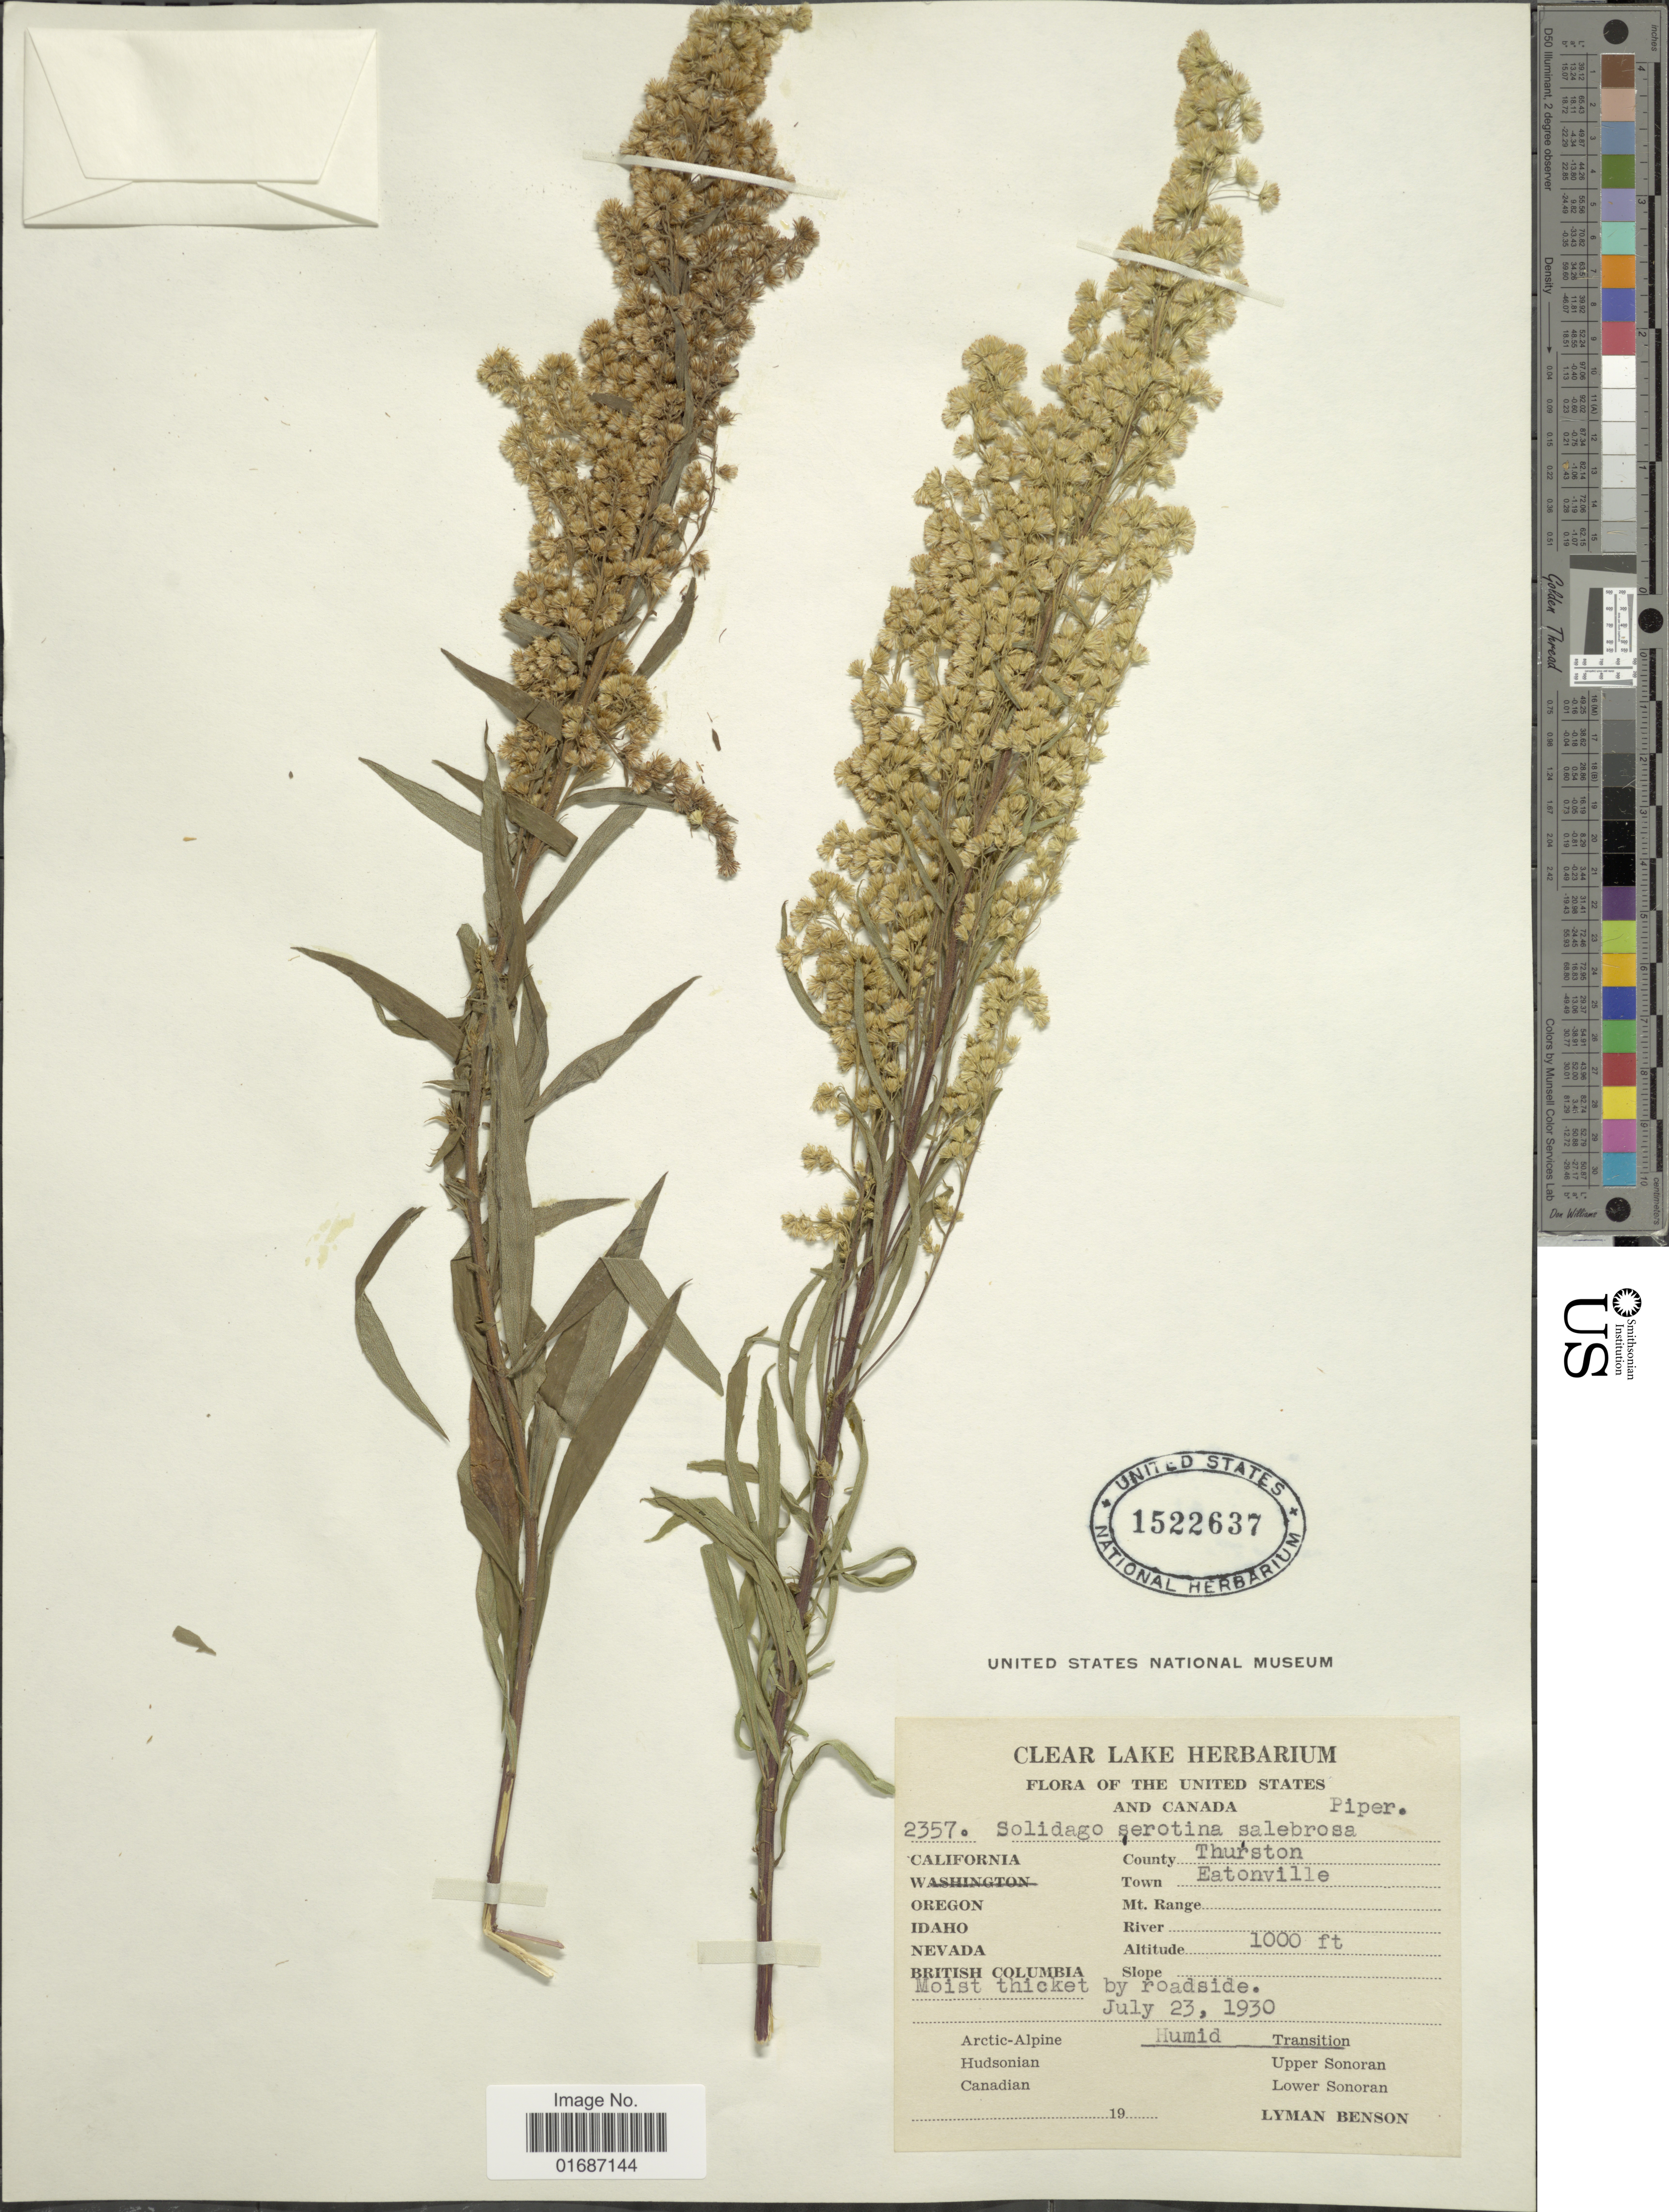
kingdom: Plantae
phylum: Tracheophyta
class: Magnoliopsida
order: Asterales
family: Asteraceae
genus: Solidago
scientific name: Solidago gigantea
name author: Aiton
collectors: L. D. Benson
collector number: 2357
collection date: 1930-07-23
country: United States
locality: Flora of the United States and Canada, California, Oregon, Idaho, Nevada, British Colombia, County Thurston, Town Eatonville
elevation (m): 305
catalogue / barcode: US 1522637